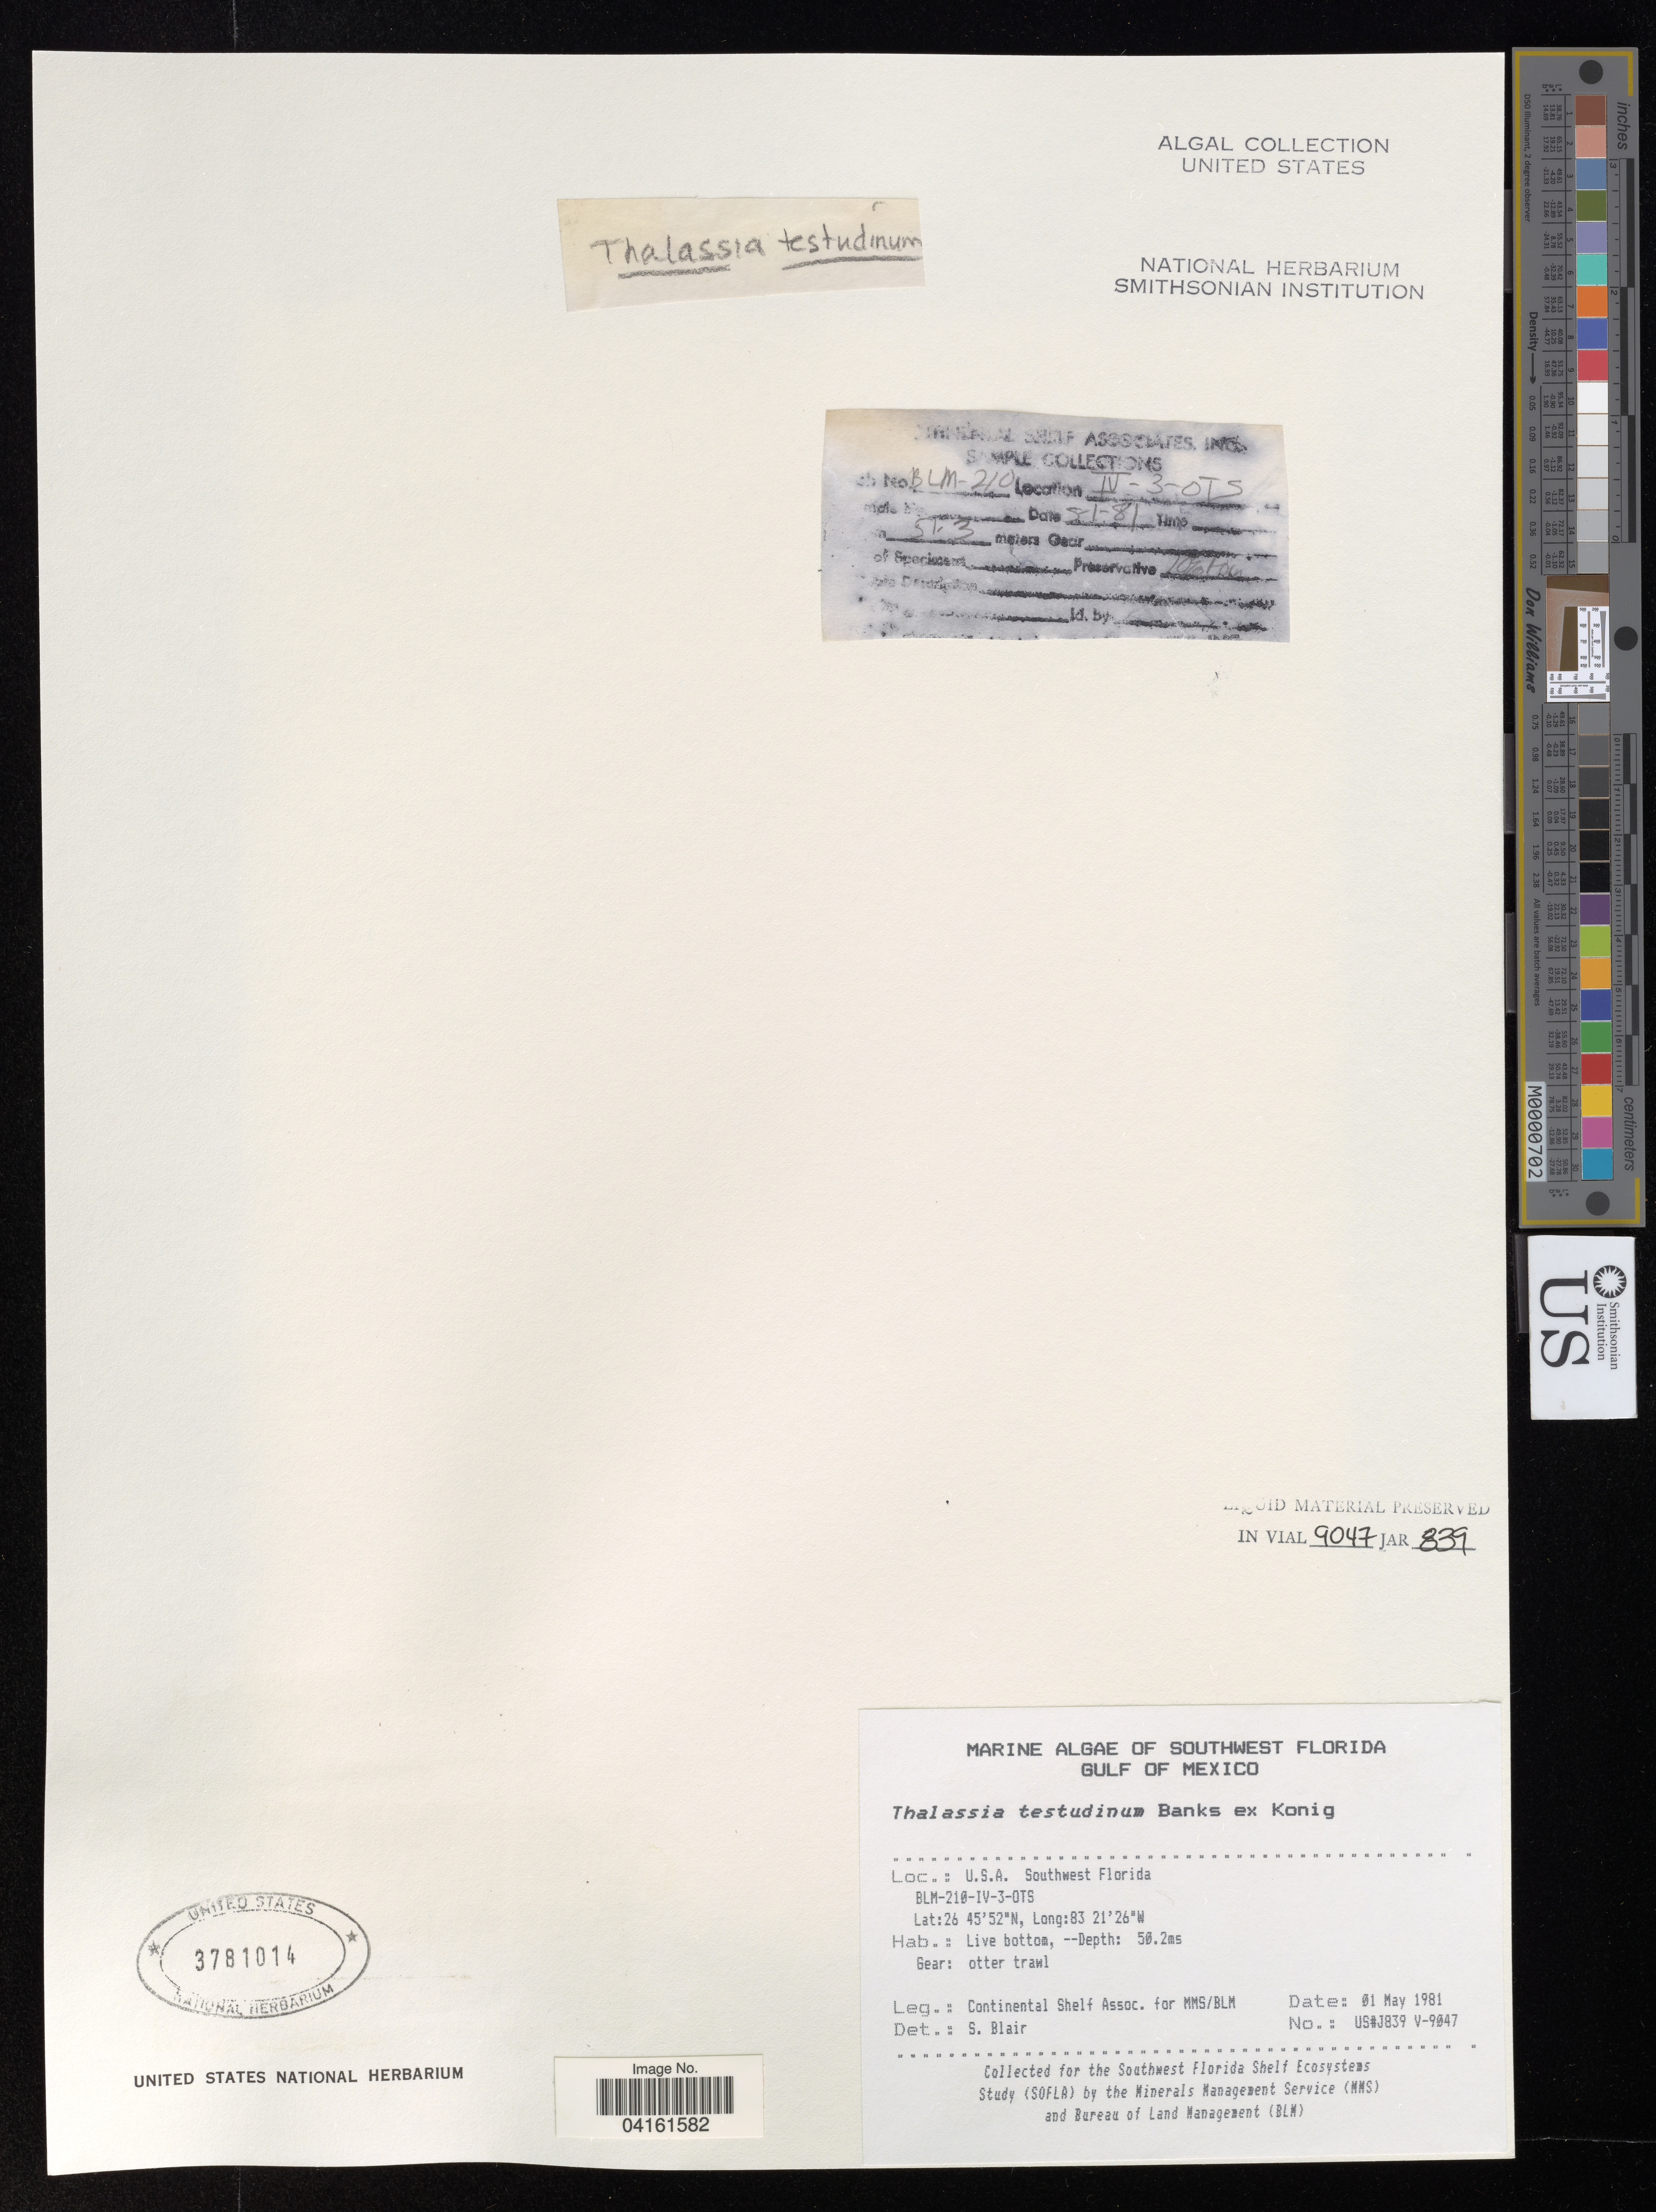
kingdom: Plantae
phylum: Tracheophyta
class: Liliopsida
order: Alismatales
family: Hydrocharitaceae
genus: Thalassia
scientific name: Thalassia testudinum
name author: Banks & Sol. ex K.D. Koenig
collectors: Continental Shelf Associates for the MMS/BLM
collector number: US#J839 V-9047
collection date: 1981-05-01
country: United States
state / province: Florida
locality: Southwest Florida. Gulf of Mexico. BLM-210-IV-3-OTS.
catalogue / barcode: US 3781014